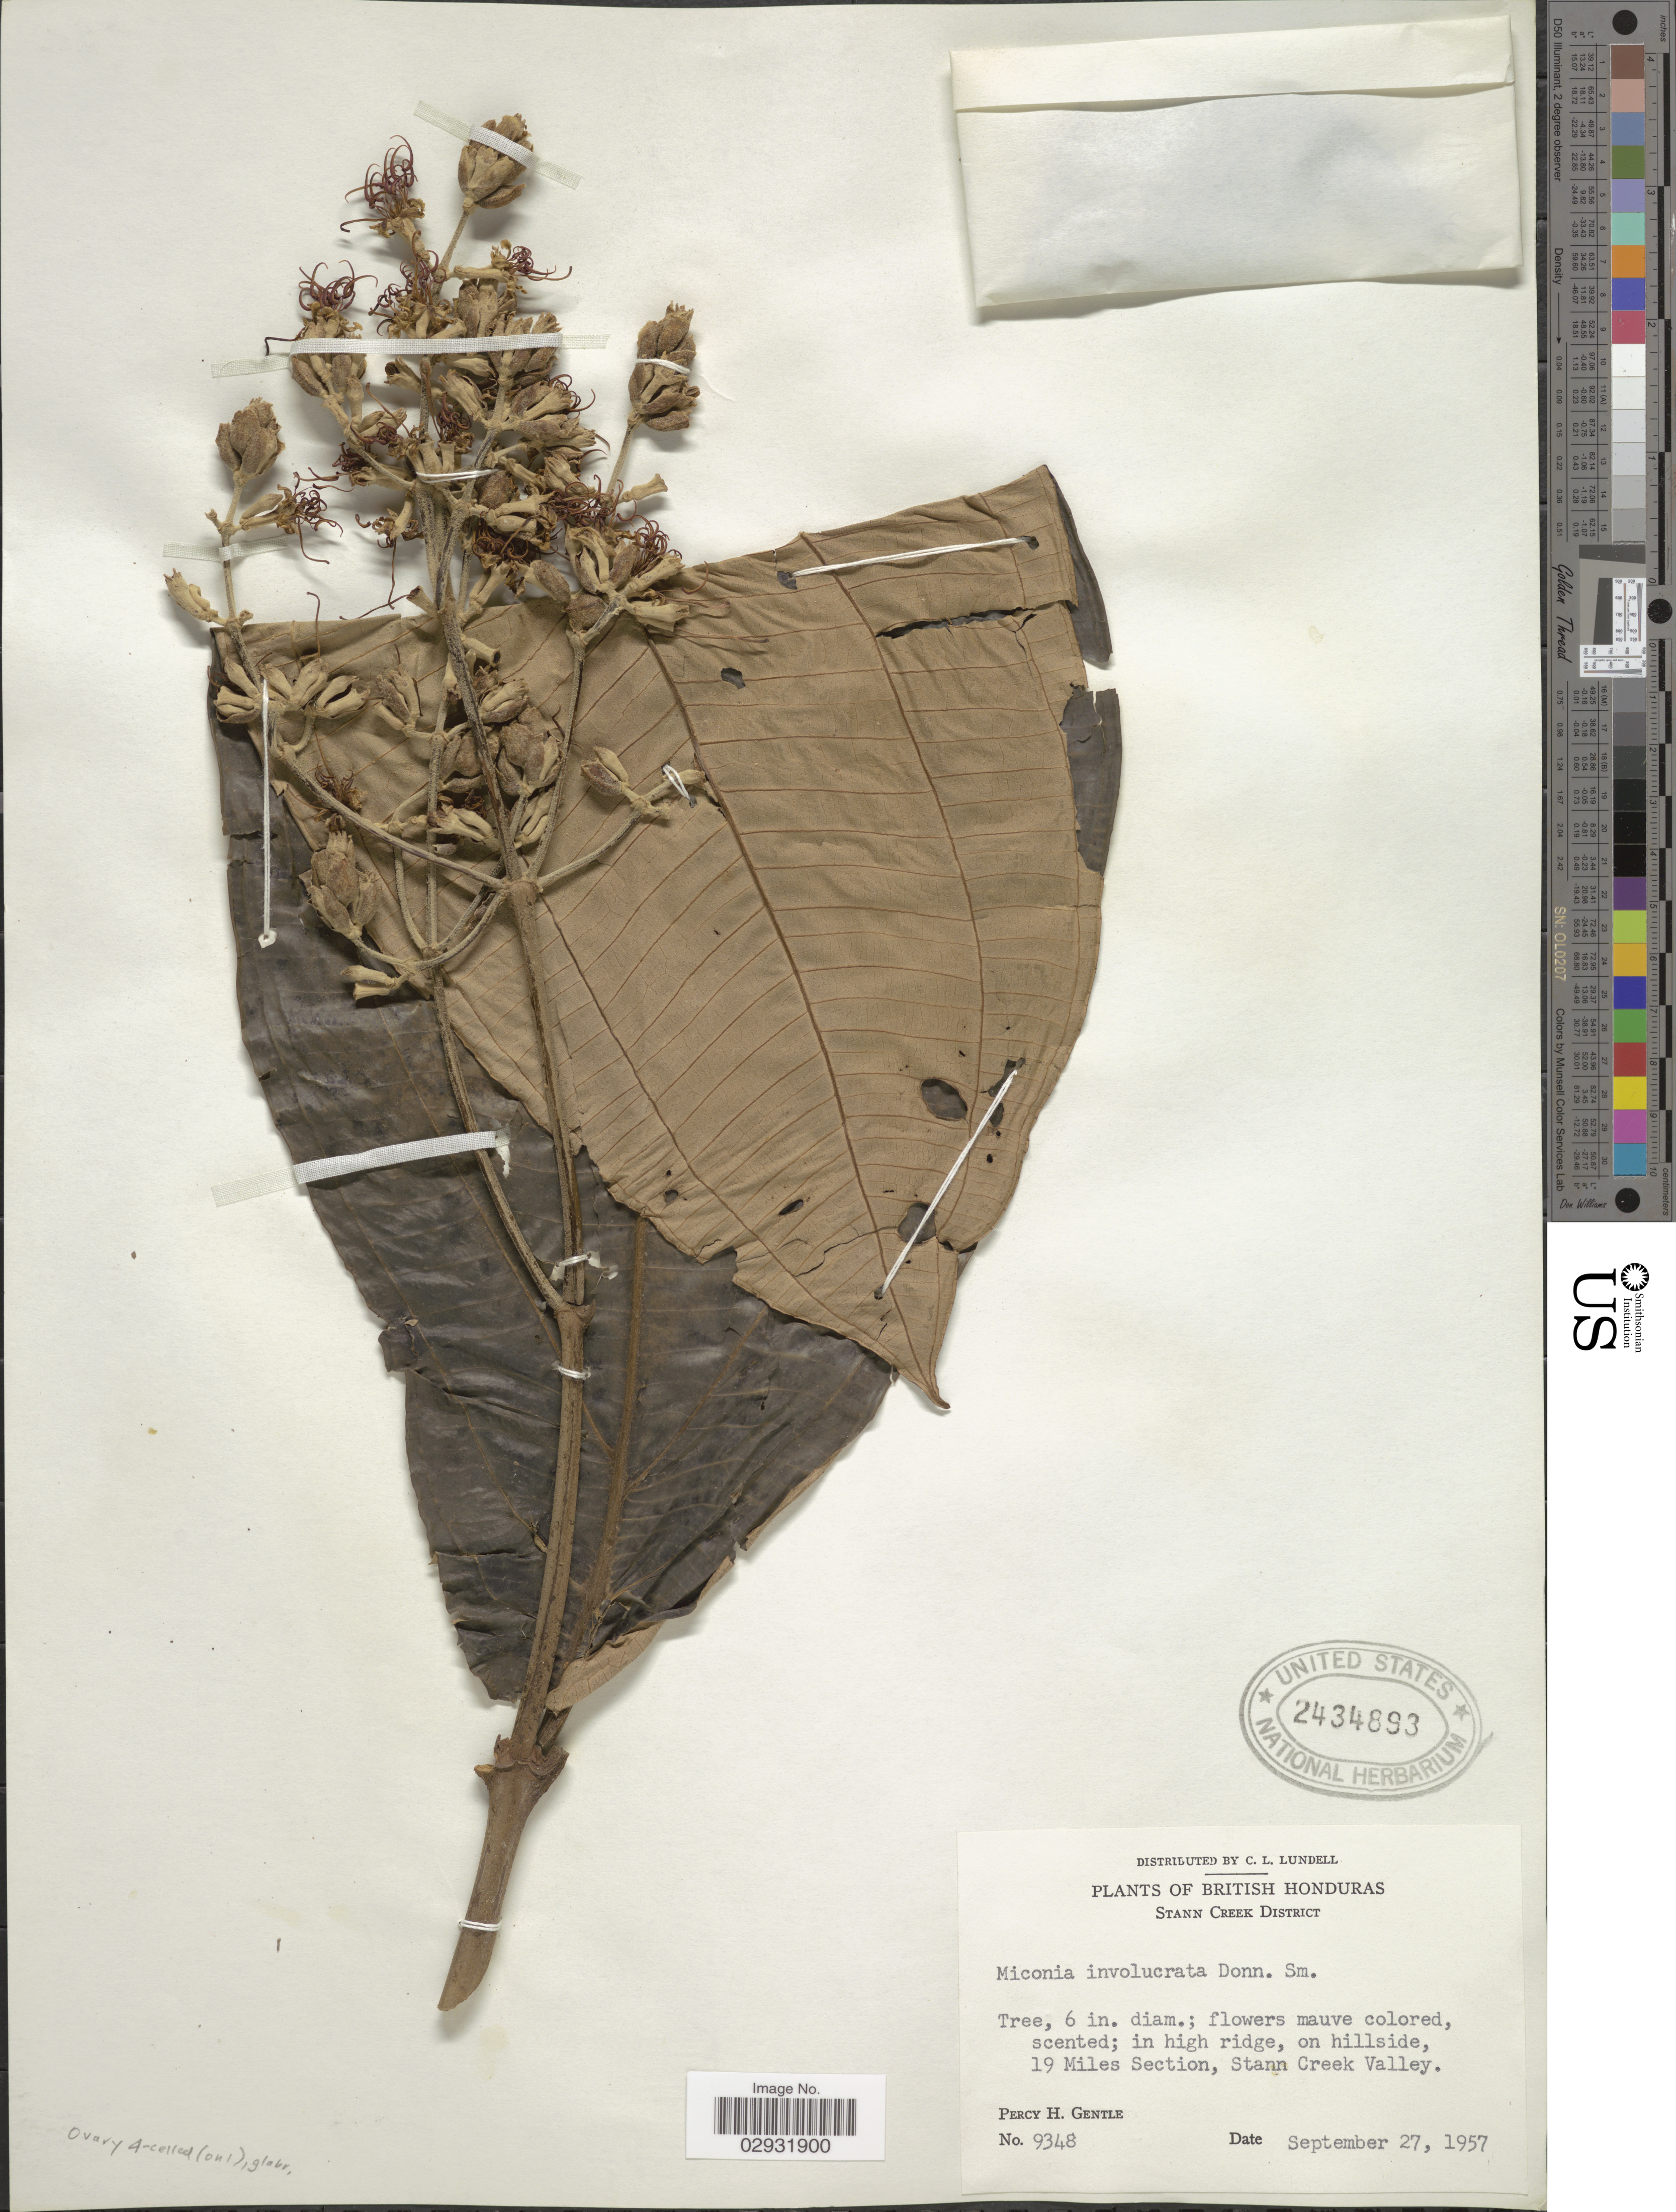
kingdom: Plantae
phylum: Tracheophyta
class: Magnoliopsida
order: Myrtales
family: Melastomataceae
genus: Miconia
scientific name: Miconia ampla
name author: Triana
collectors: P. H. Gentle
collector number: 9348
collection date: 1957-09-27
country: Belize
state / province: Stann Creek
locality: British Honduras. Stann Creek District. On hillside, 19 Miles Section, Stann Creek Valley.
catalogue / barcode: US 2434893